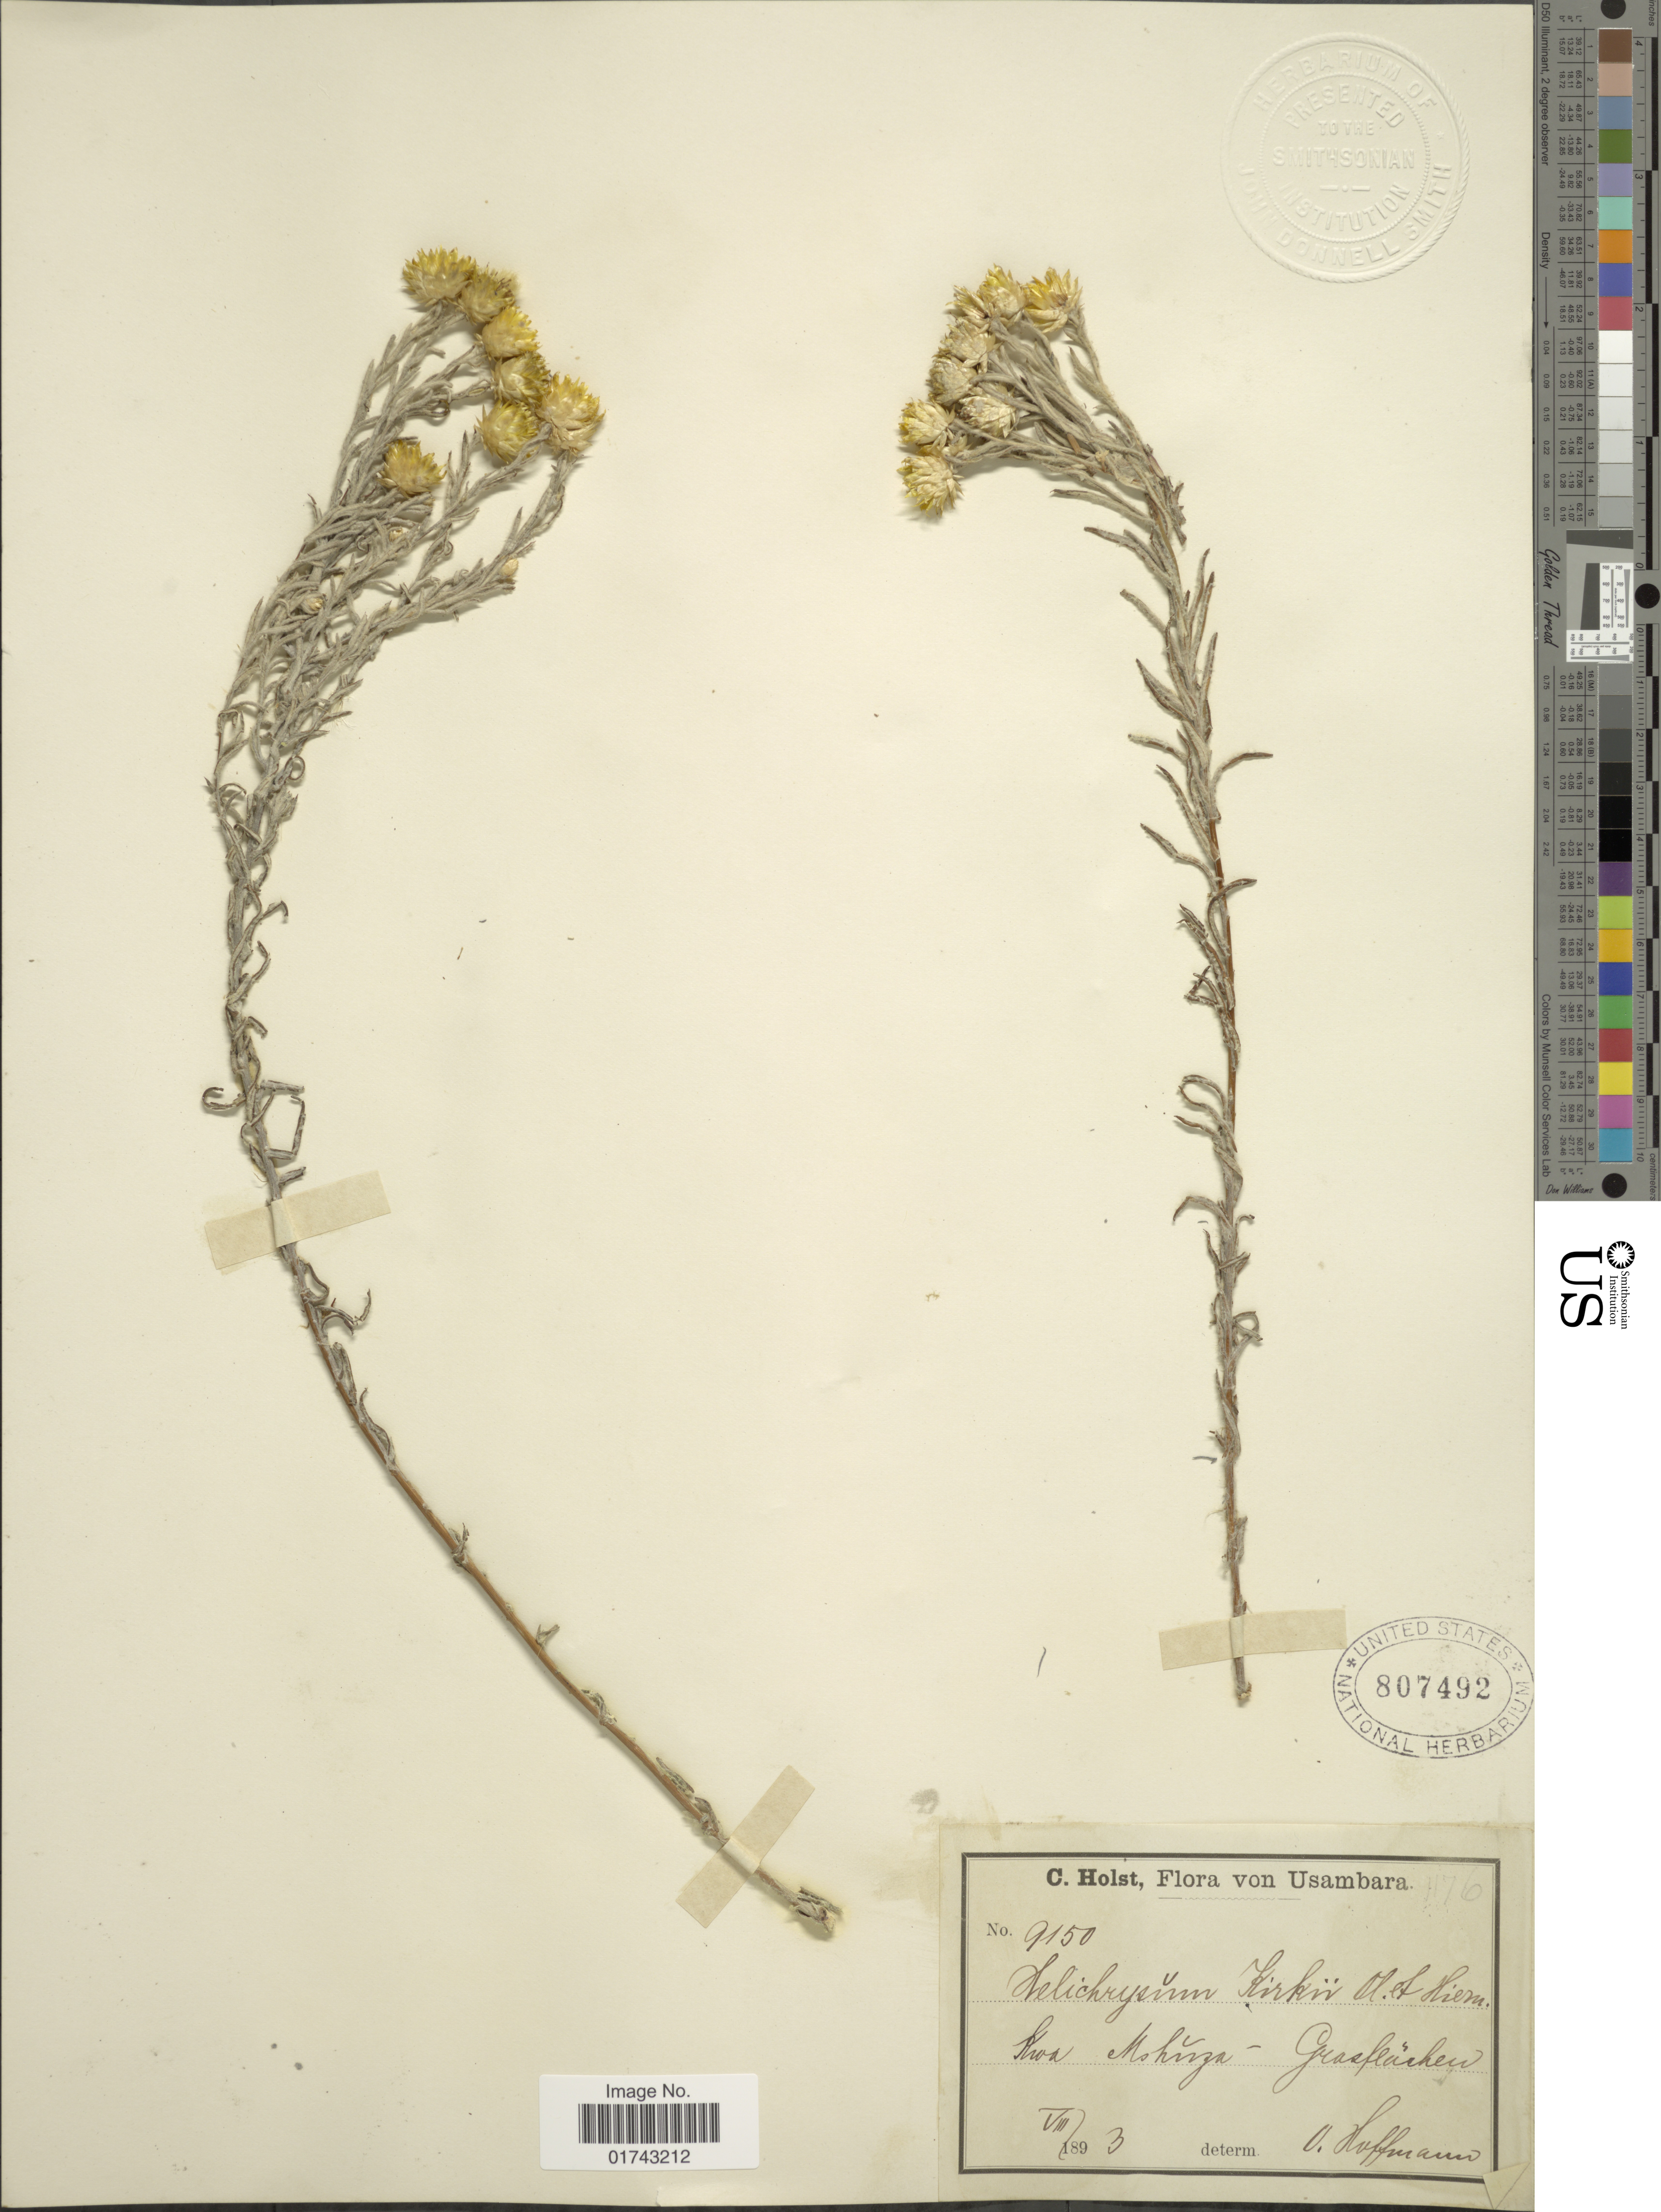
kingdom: Plantae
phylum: Tracheophyta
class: Magnoliopsida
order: Asterales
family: Asteraceae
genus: Helichrysum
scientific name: Helichrysum kirkii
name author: Oliv. & Hiern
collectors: C. H. Holst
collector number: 9150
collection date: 1893-08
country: Tanzania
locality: Von Usambara, Kwa Mshiza, Grasflachen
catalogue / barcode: US 807492